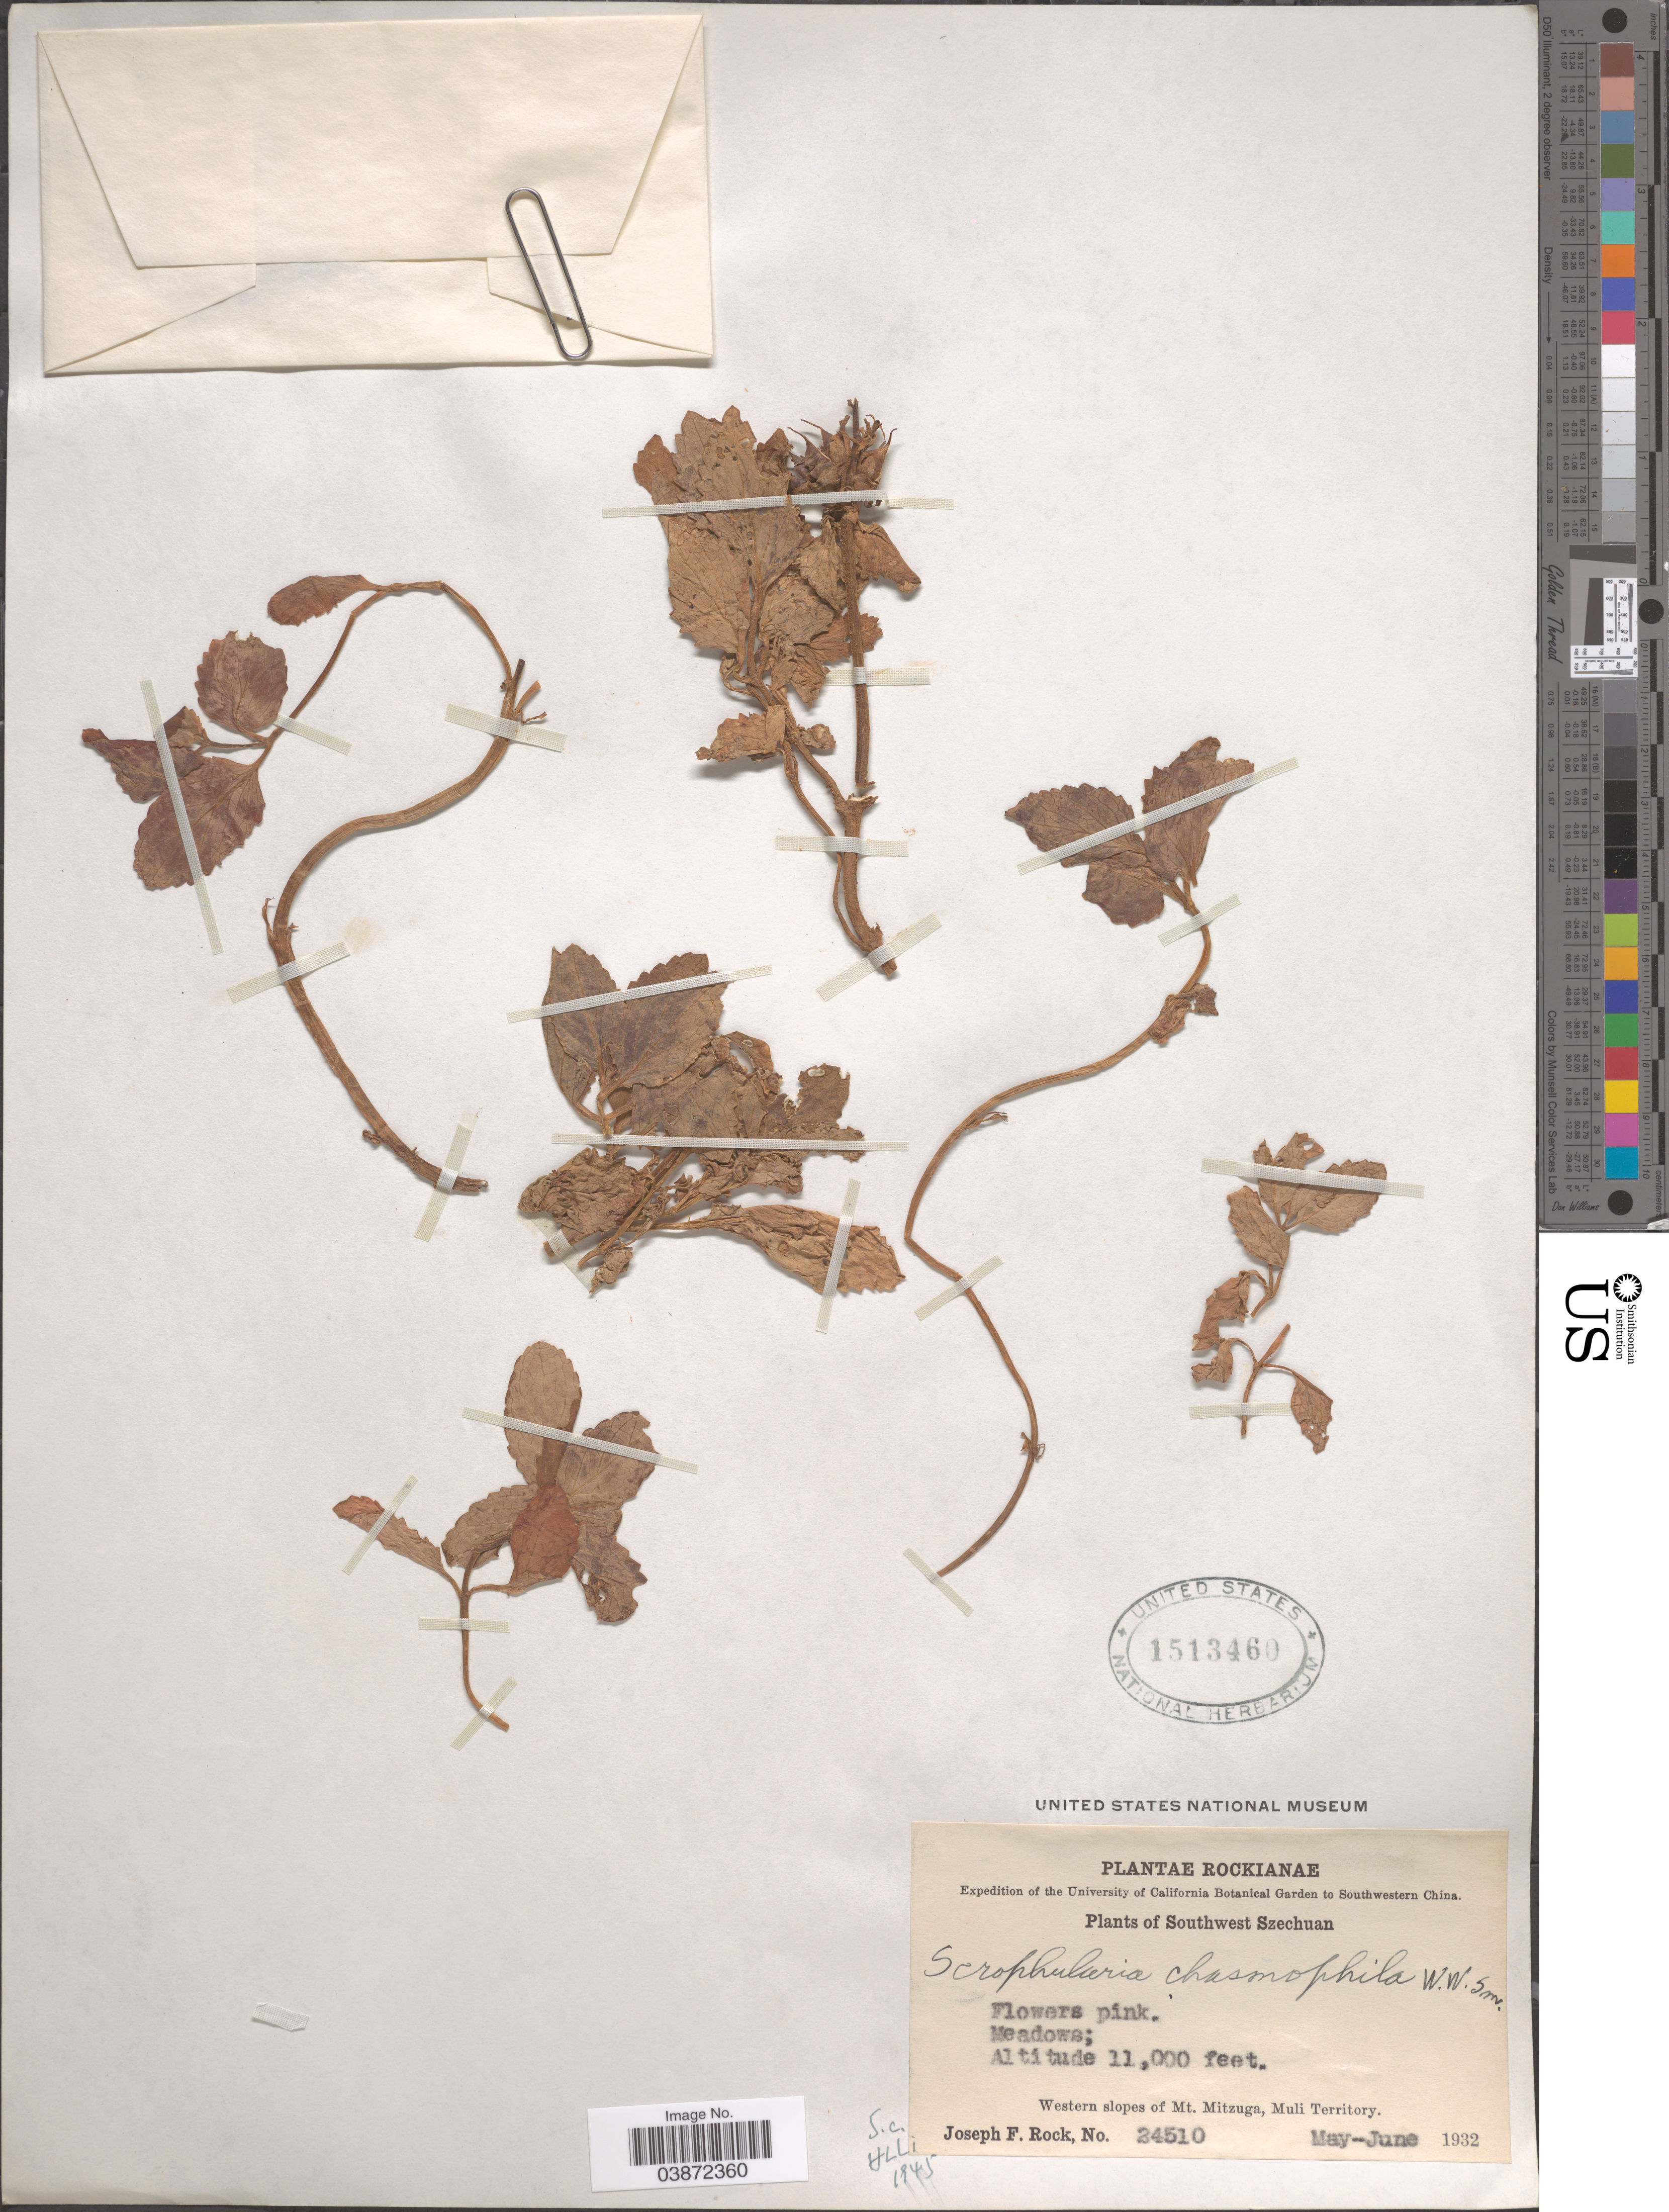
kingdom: Plantae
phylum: Tracheophyta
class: Magnoliopsida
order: Lamiales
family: Scrophulariaceae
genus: Scrophularia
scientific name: Scrophularia chasmophila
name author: W.W. Sm.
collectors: J. F. Rock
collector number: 24510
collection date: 1932-05/1932-06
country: China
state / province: Sichuan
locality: Southwestern China. Southwest Szechuan. Western slopes of Mt. Mitzuga, Muli Territory.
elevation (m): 3353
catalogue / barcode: US 1513460